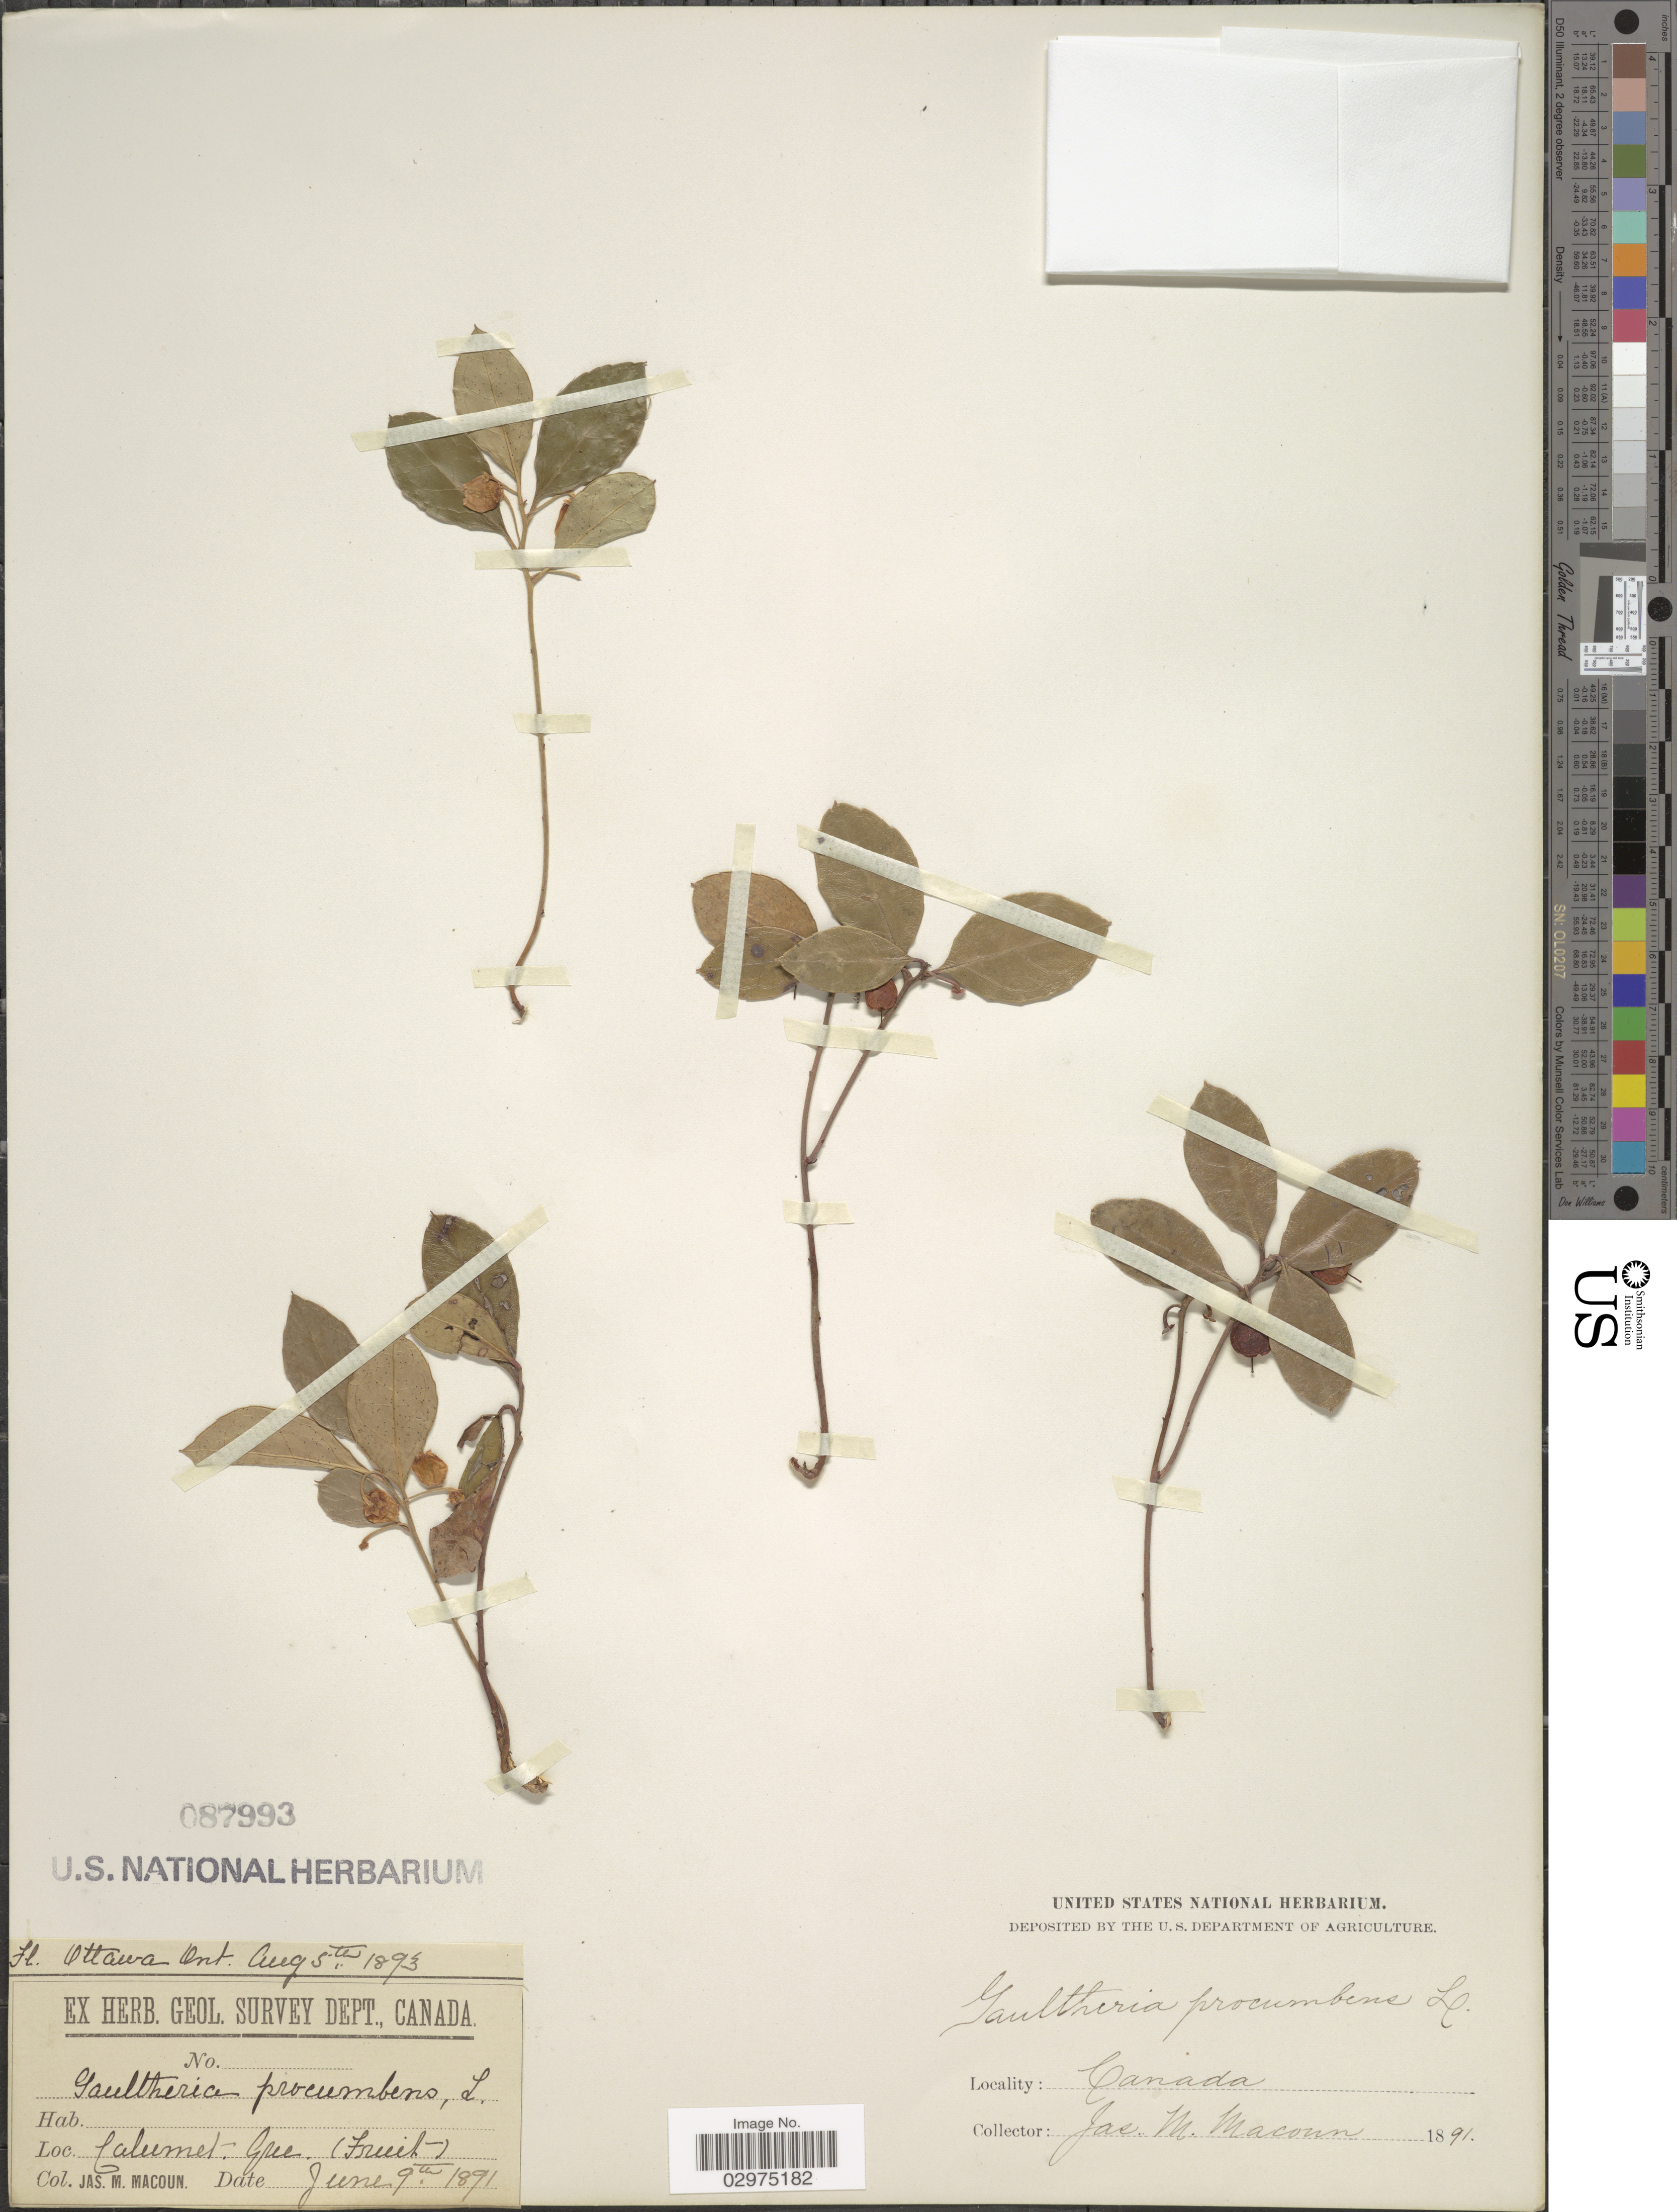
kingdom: Plantae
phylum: Tracheophyta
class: Magnoliopsida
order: Ericales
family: Ericaceae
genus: Gaultheria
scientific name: Gaultheria procumbens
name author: L.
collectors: J. M. Macoun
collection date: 1891-06-09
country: Canada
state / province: Quebec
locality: Calumet.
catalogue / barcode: US 87993